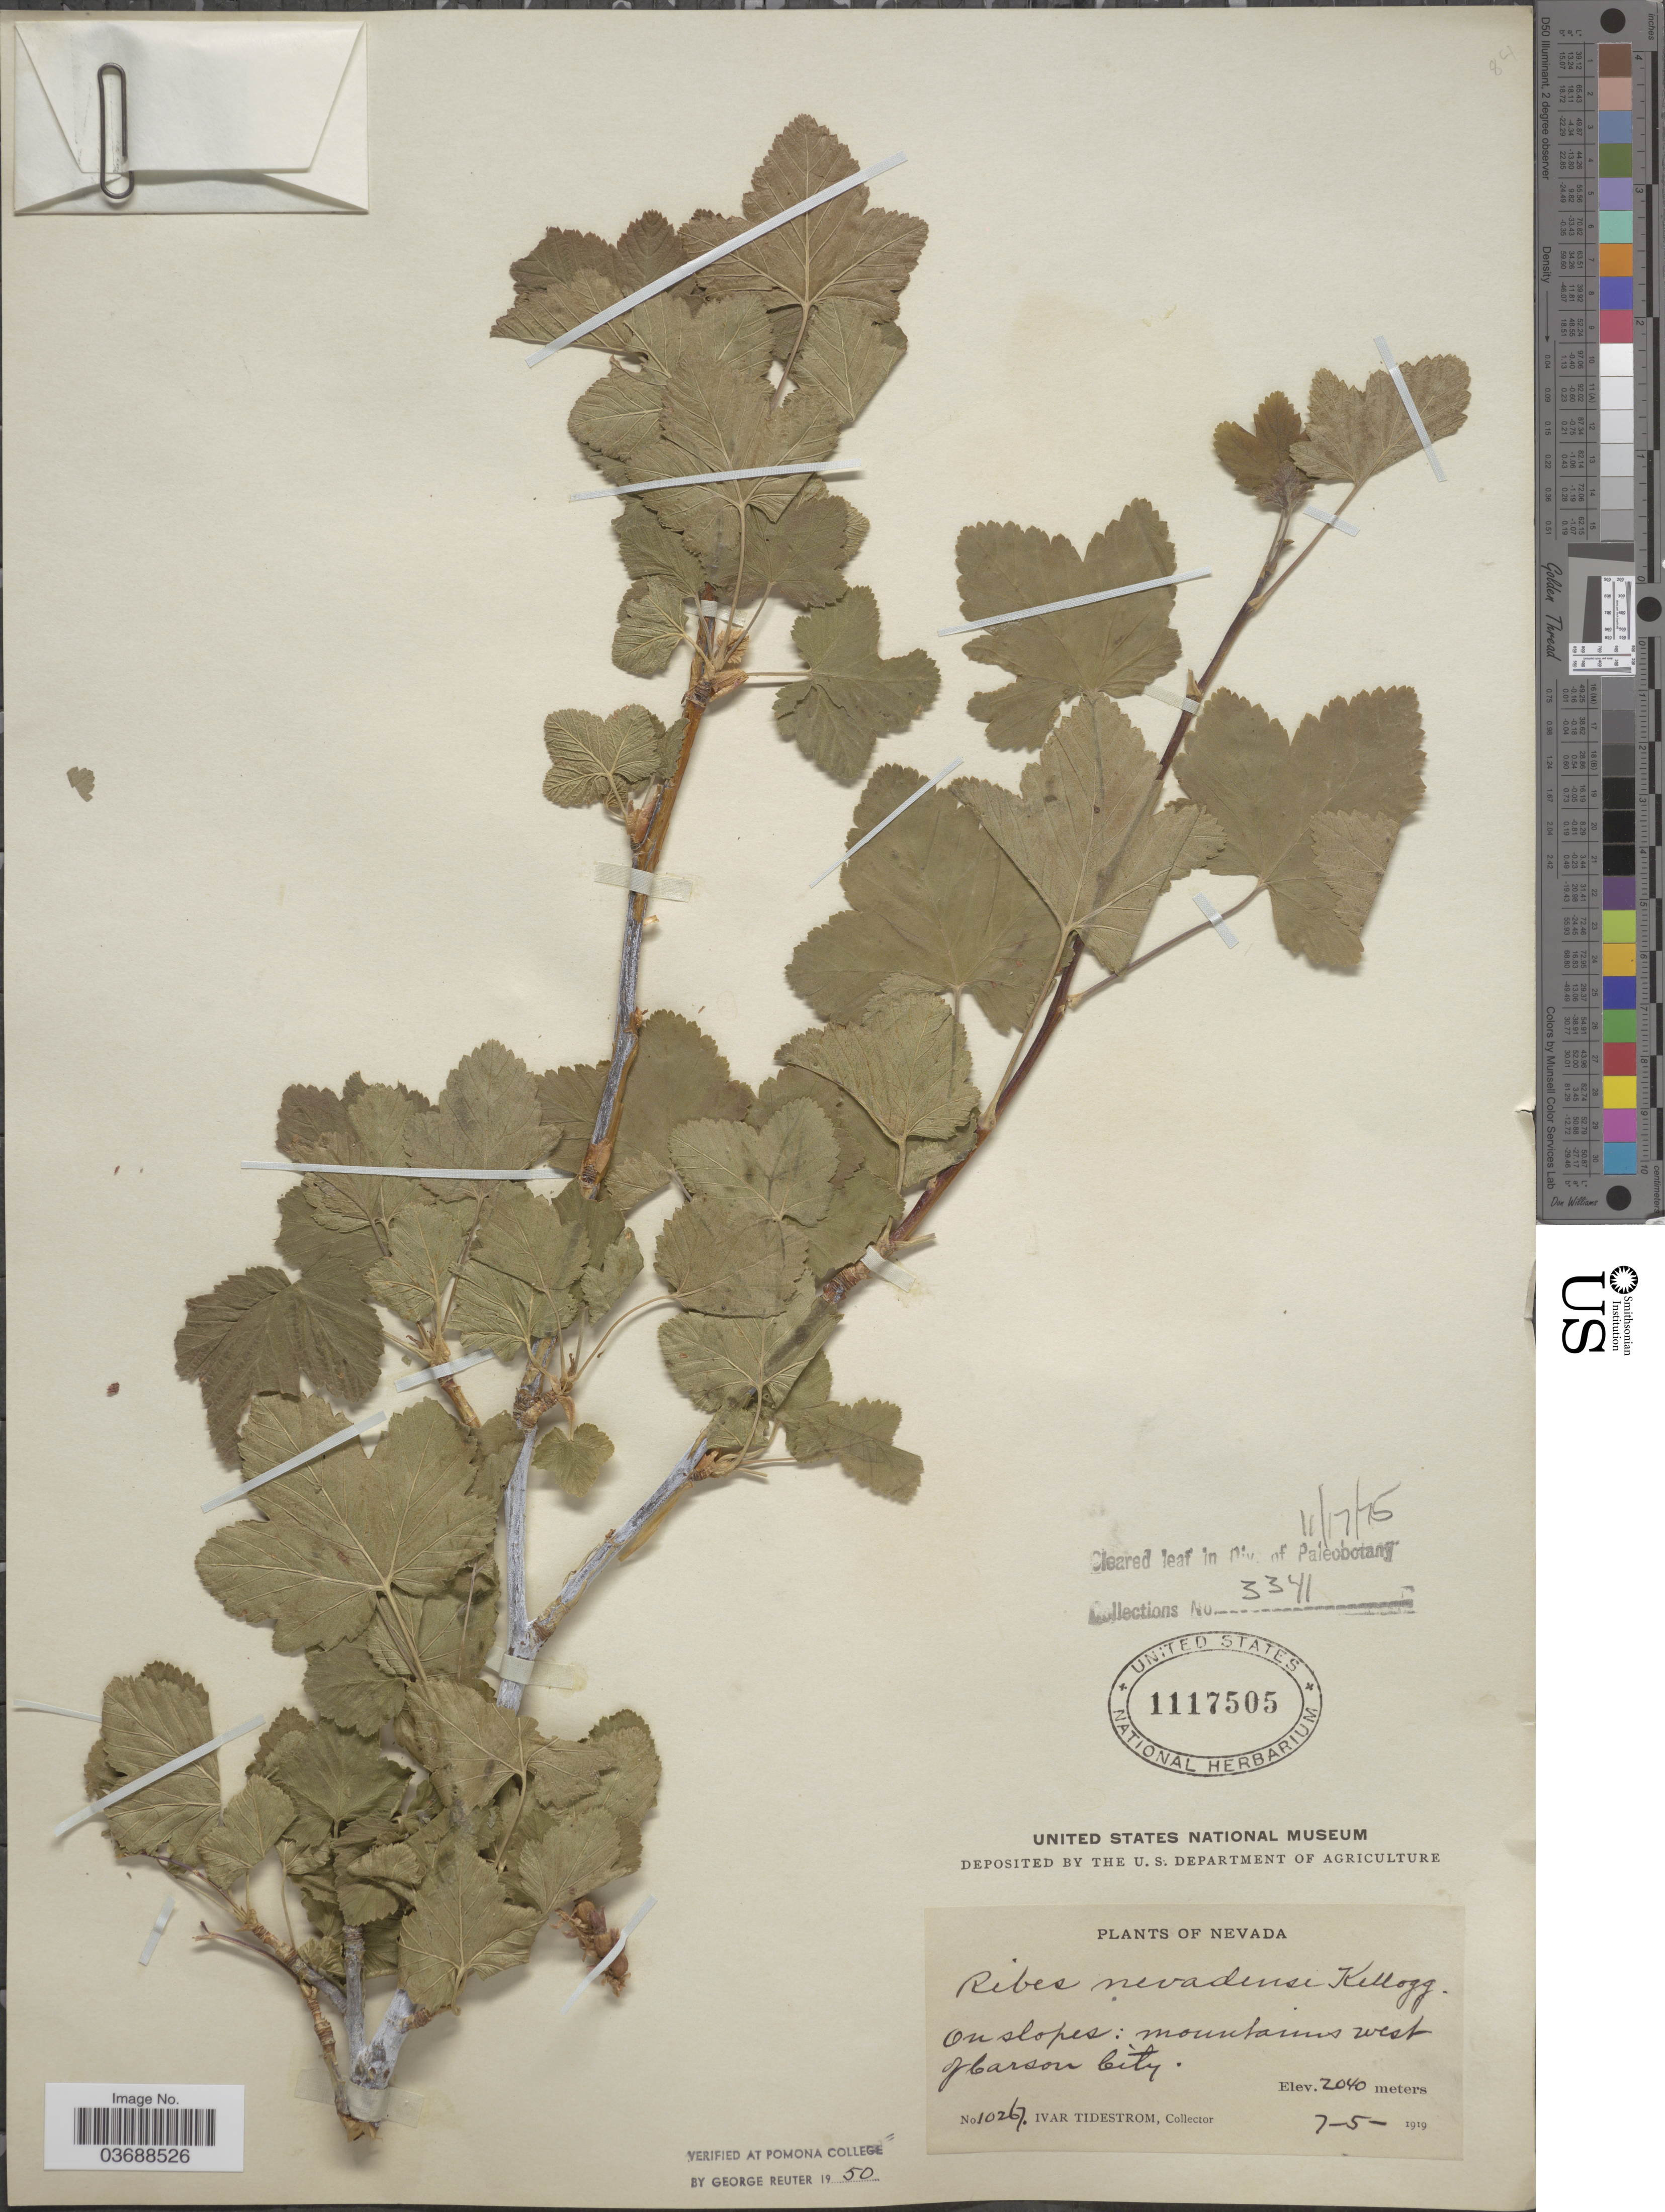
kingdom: Plantae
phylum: Tracheophyta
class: Magnoliopsida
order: Saxifragales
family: Grossulariaceae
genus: Ribes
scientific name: Ribes nevadense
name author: Kellogg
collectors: I. F. Tidestrom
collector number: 10267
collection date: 1919-07-05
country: United States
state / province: Nevada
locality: On slopes: mountains west of Carson City.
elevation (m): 2040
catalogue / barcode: US 1117505